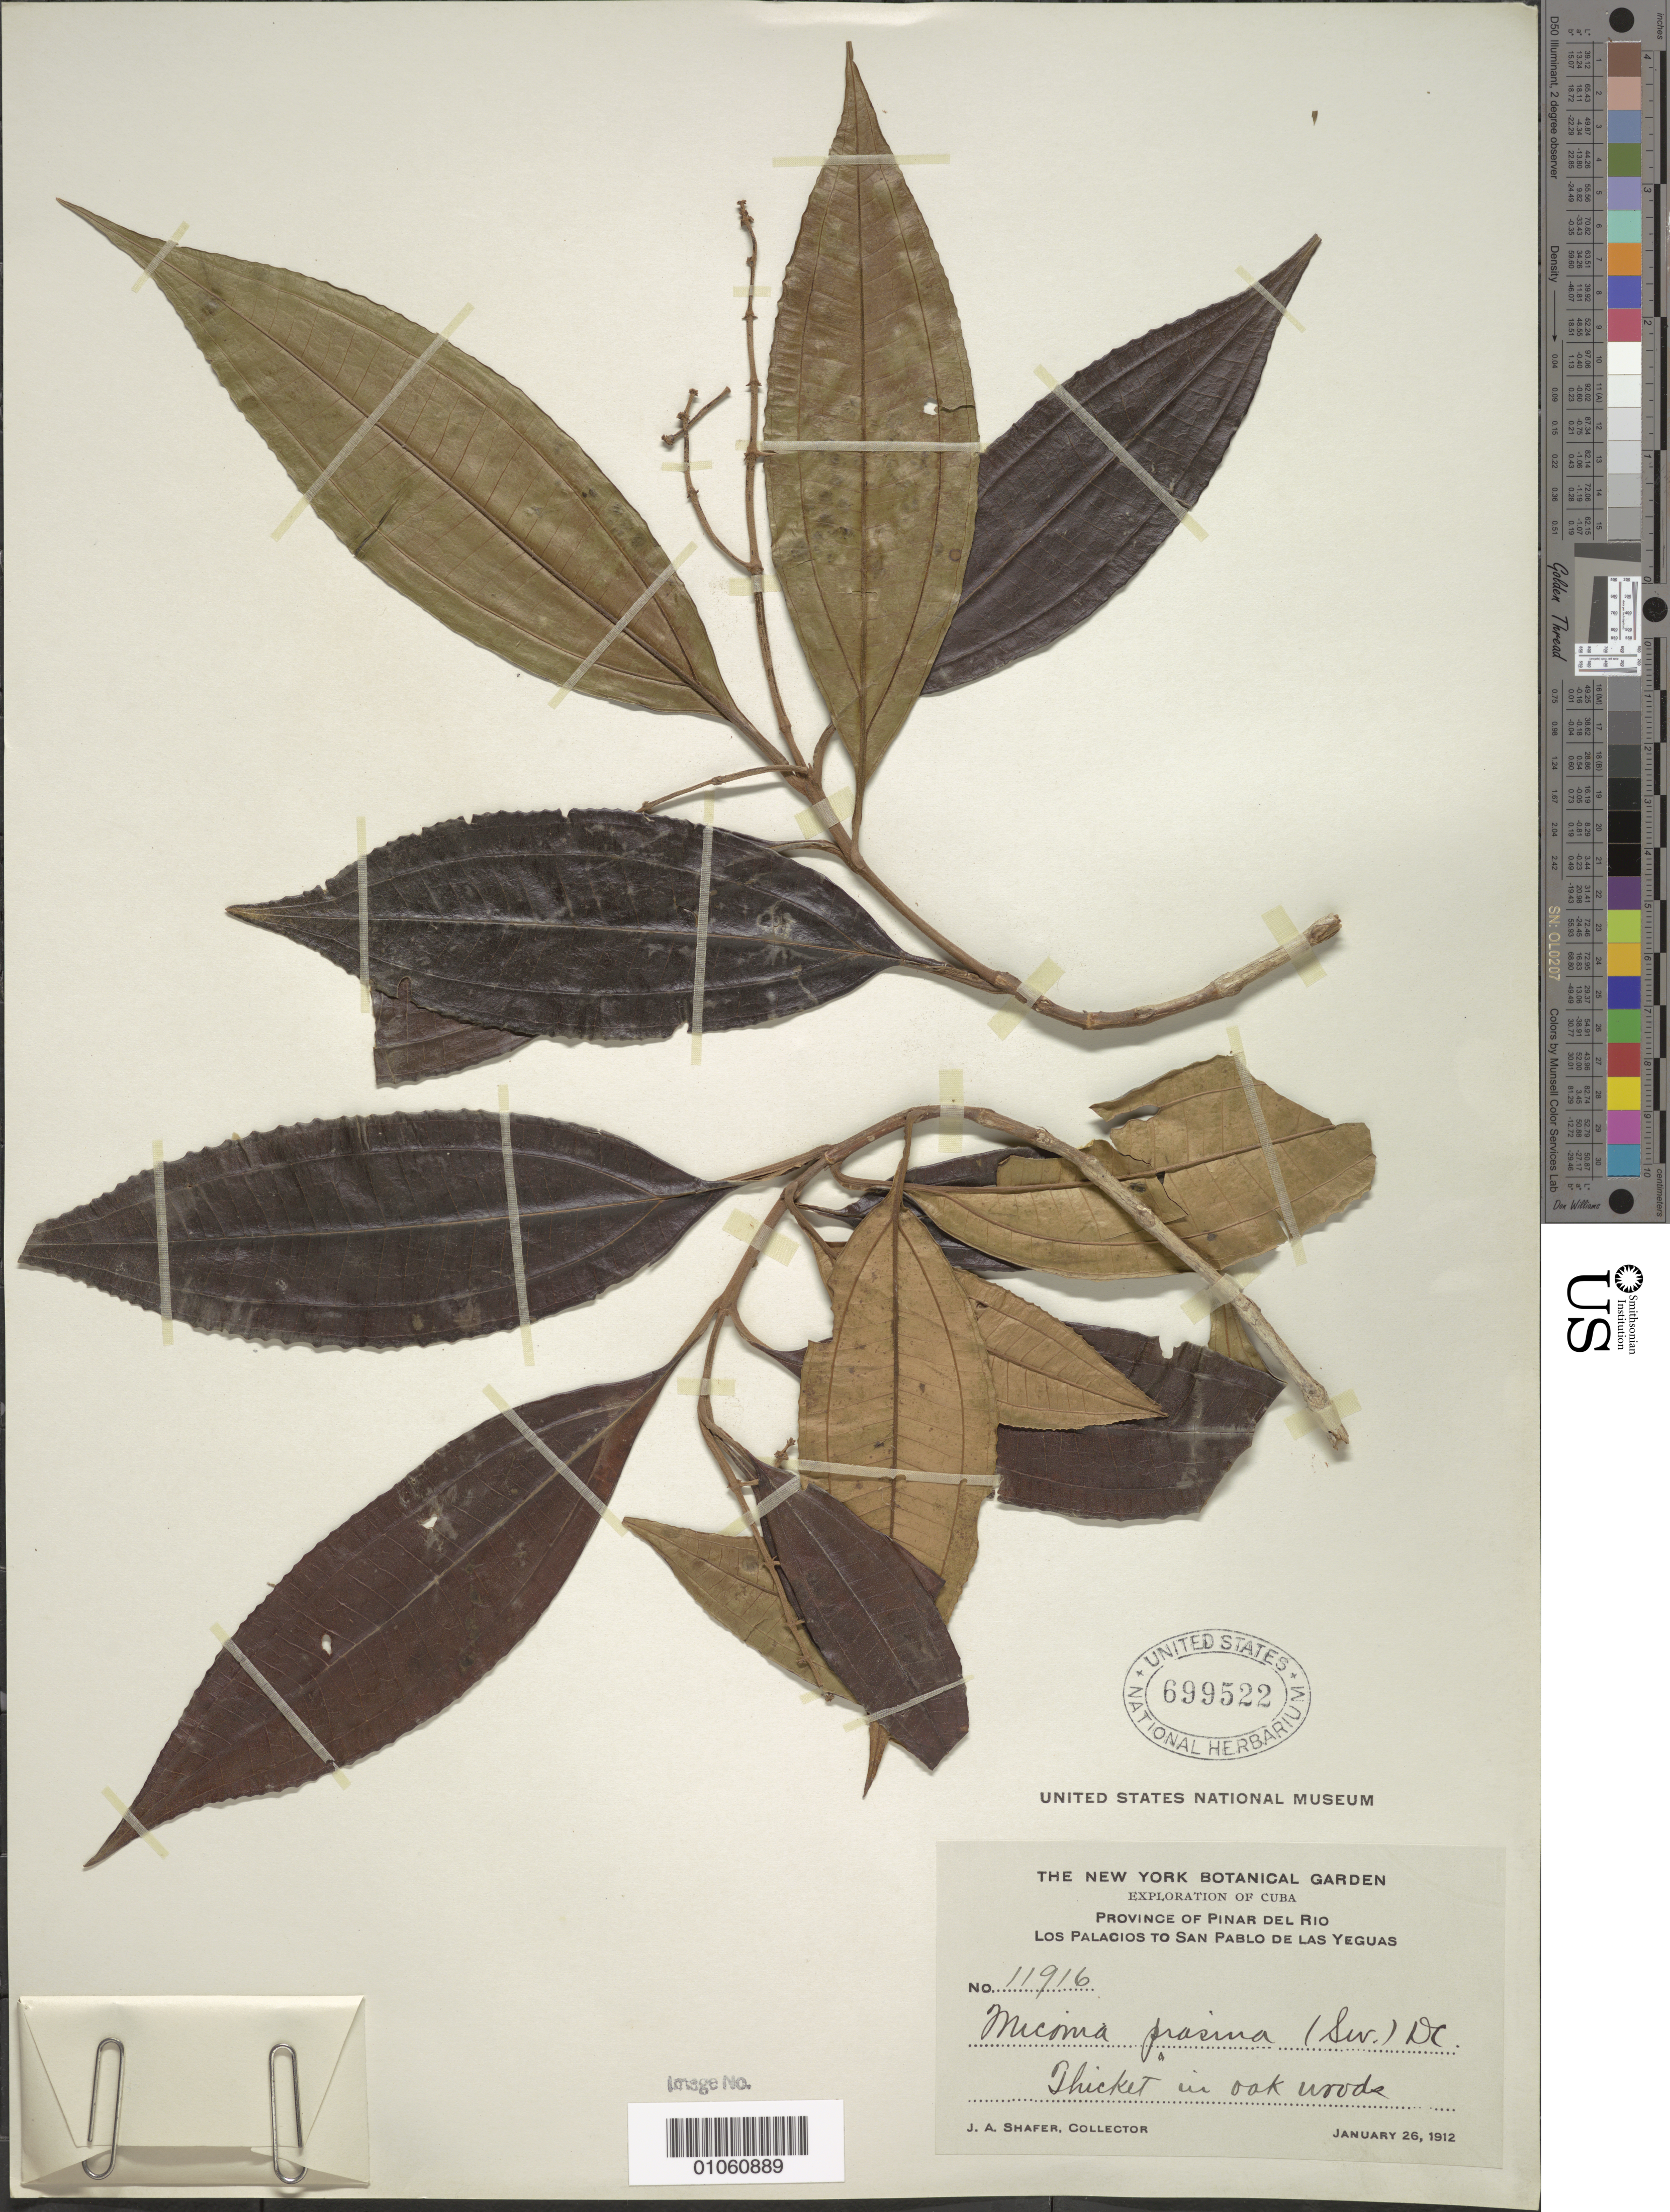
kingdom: Plantae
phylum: Tracheophyta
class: Magnoliopsida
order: Myrtales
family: Melastomataceae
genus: Miconia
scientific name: Miconia prasina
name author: (Sw.) DC.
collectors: J. A. Shafer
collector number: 11916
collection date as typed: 26 Jan 1912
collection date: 1912-01-26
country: Cuba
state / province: Pinar del Río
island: Cuba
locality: Los Palacios to San Pablo de las Yeguas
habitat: Thicket in oak woods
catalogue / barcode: US 699522